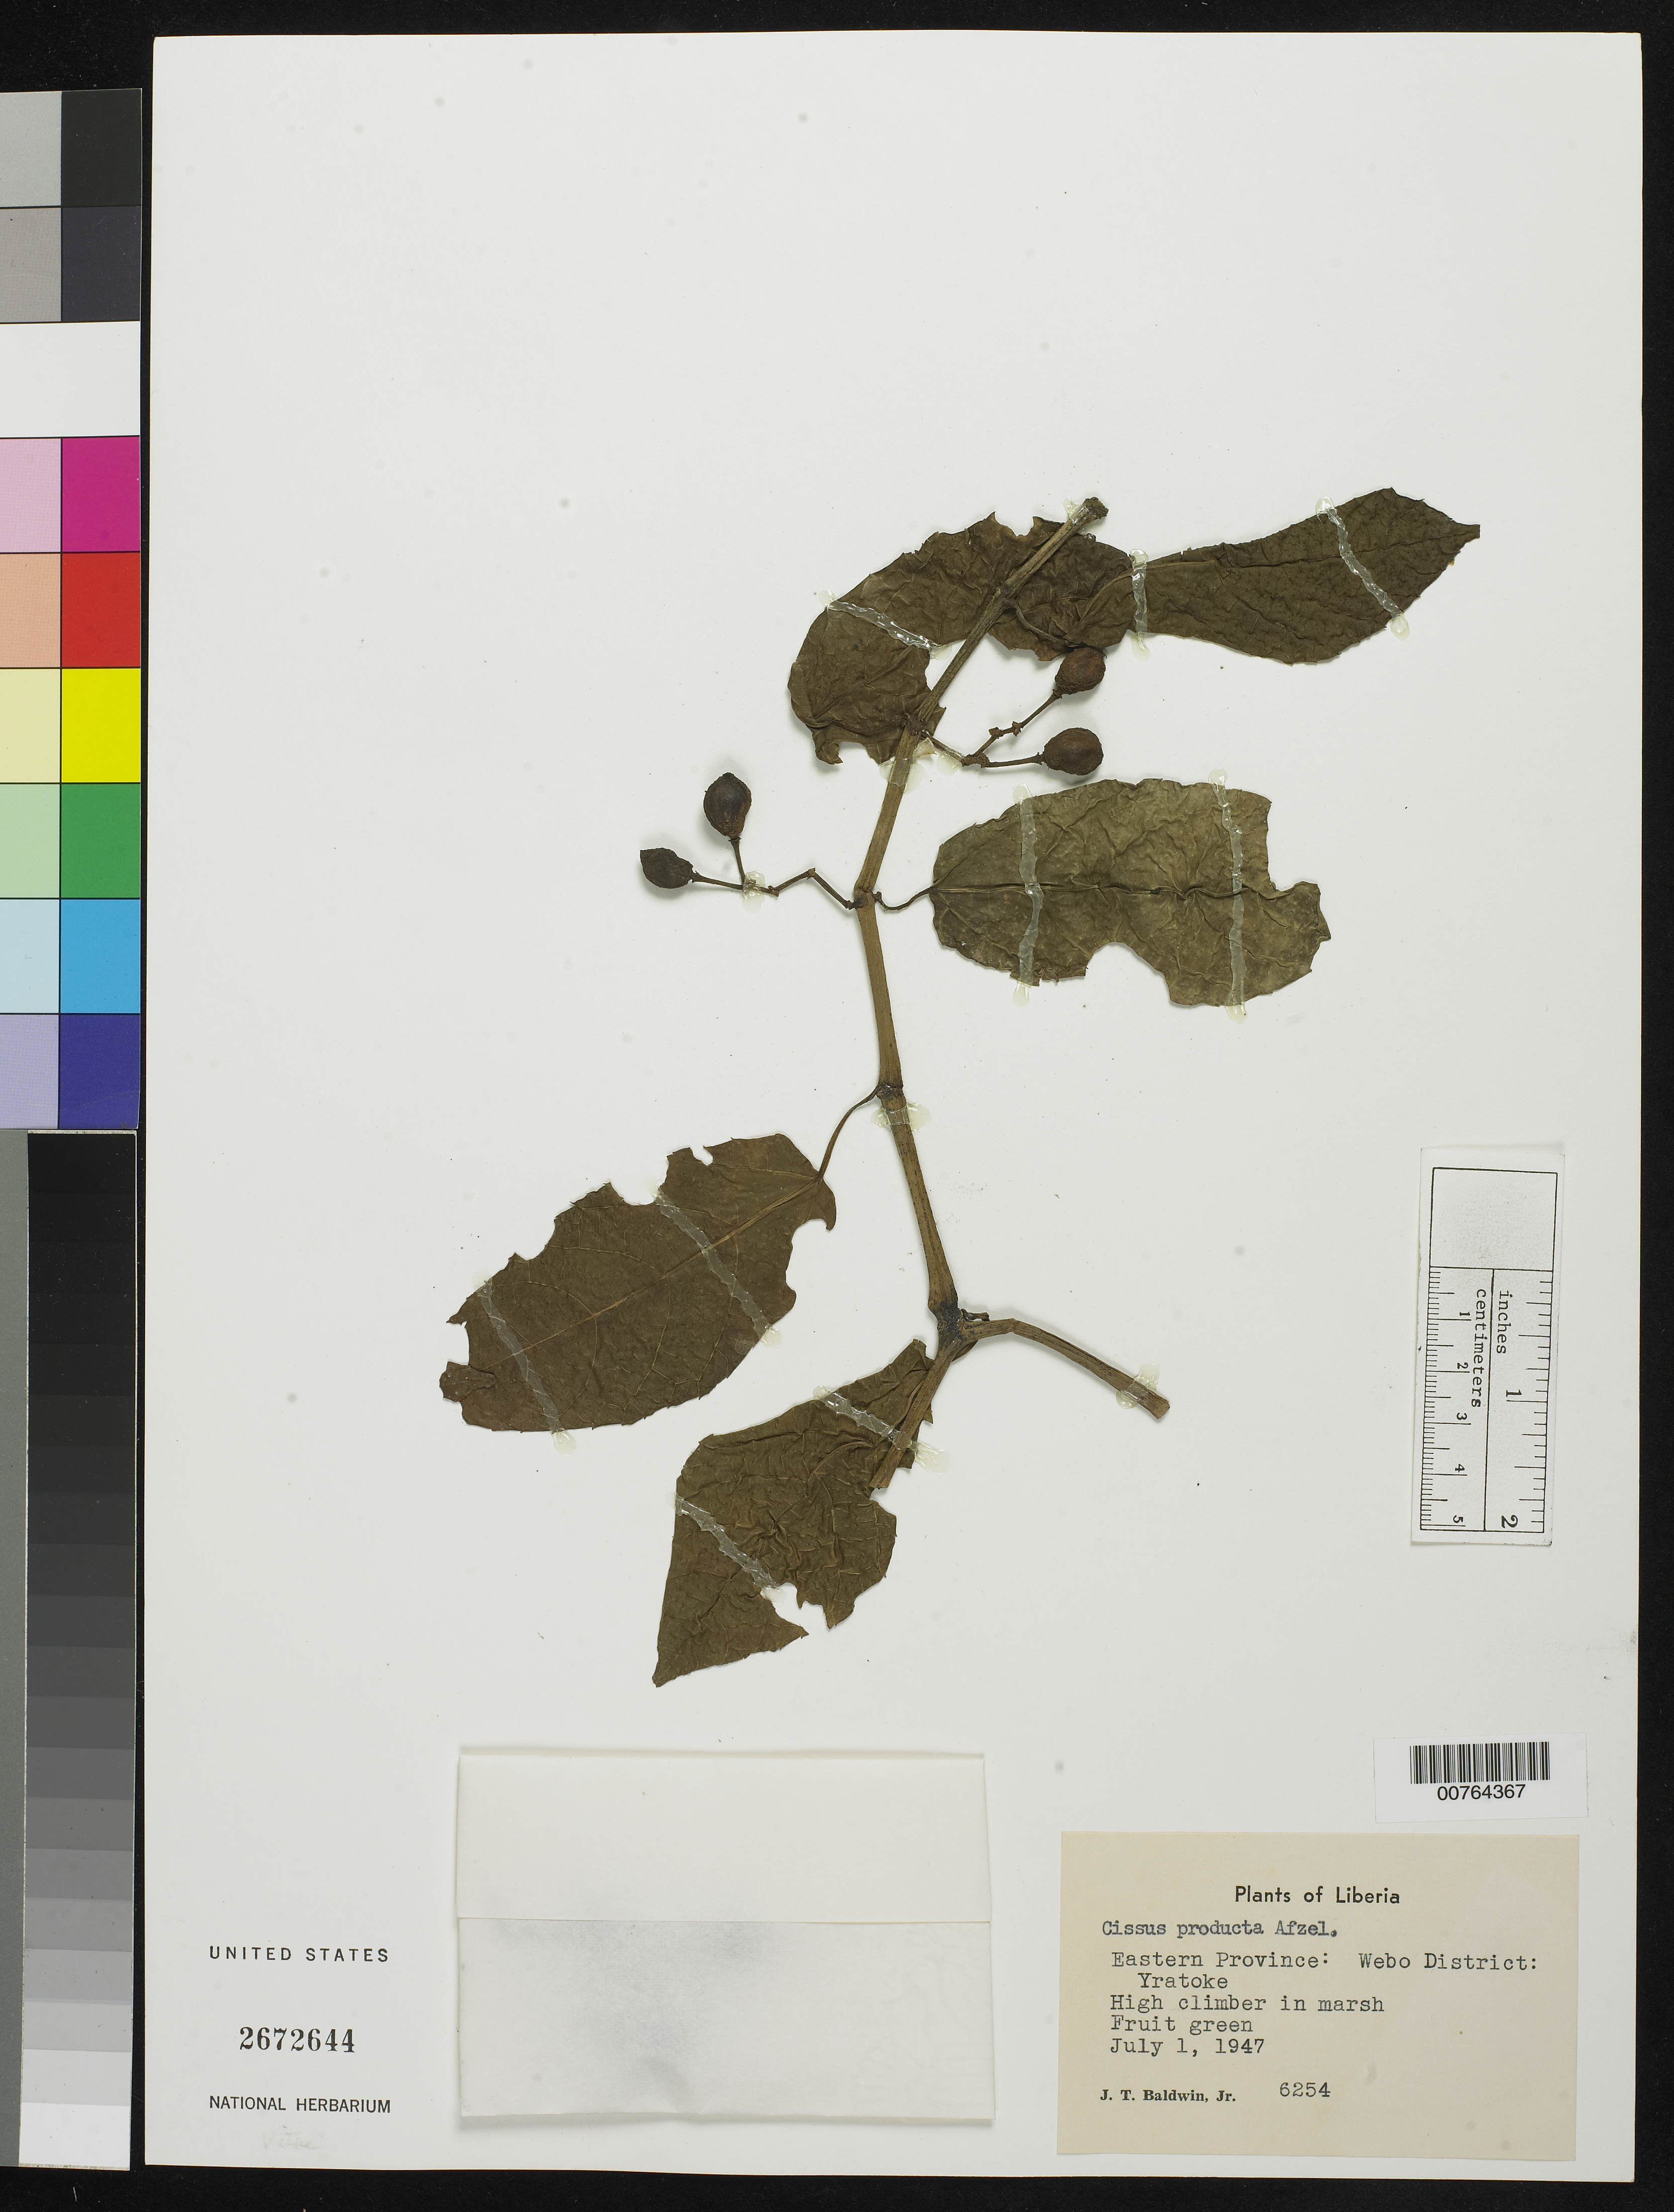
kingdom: Plantae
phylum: Tracheophyta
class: Magnoliopsida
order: Vitales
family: Vitaceae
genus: Cissus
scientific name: Cissus producta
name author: Afzel.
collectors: J. T. Baldwin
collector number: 6254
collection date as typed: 01 Jul 1947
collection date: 1947-07-01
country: Liberia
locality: Eastern Province: Webo District: Yratoke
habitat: Marsh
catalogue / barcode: US 2672644